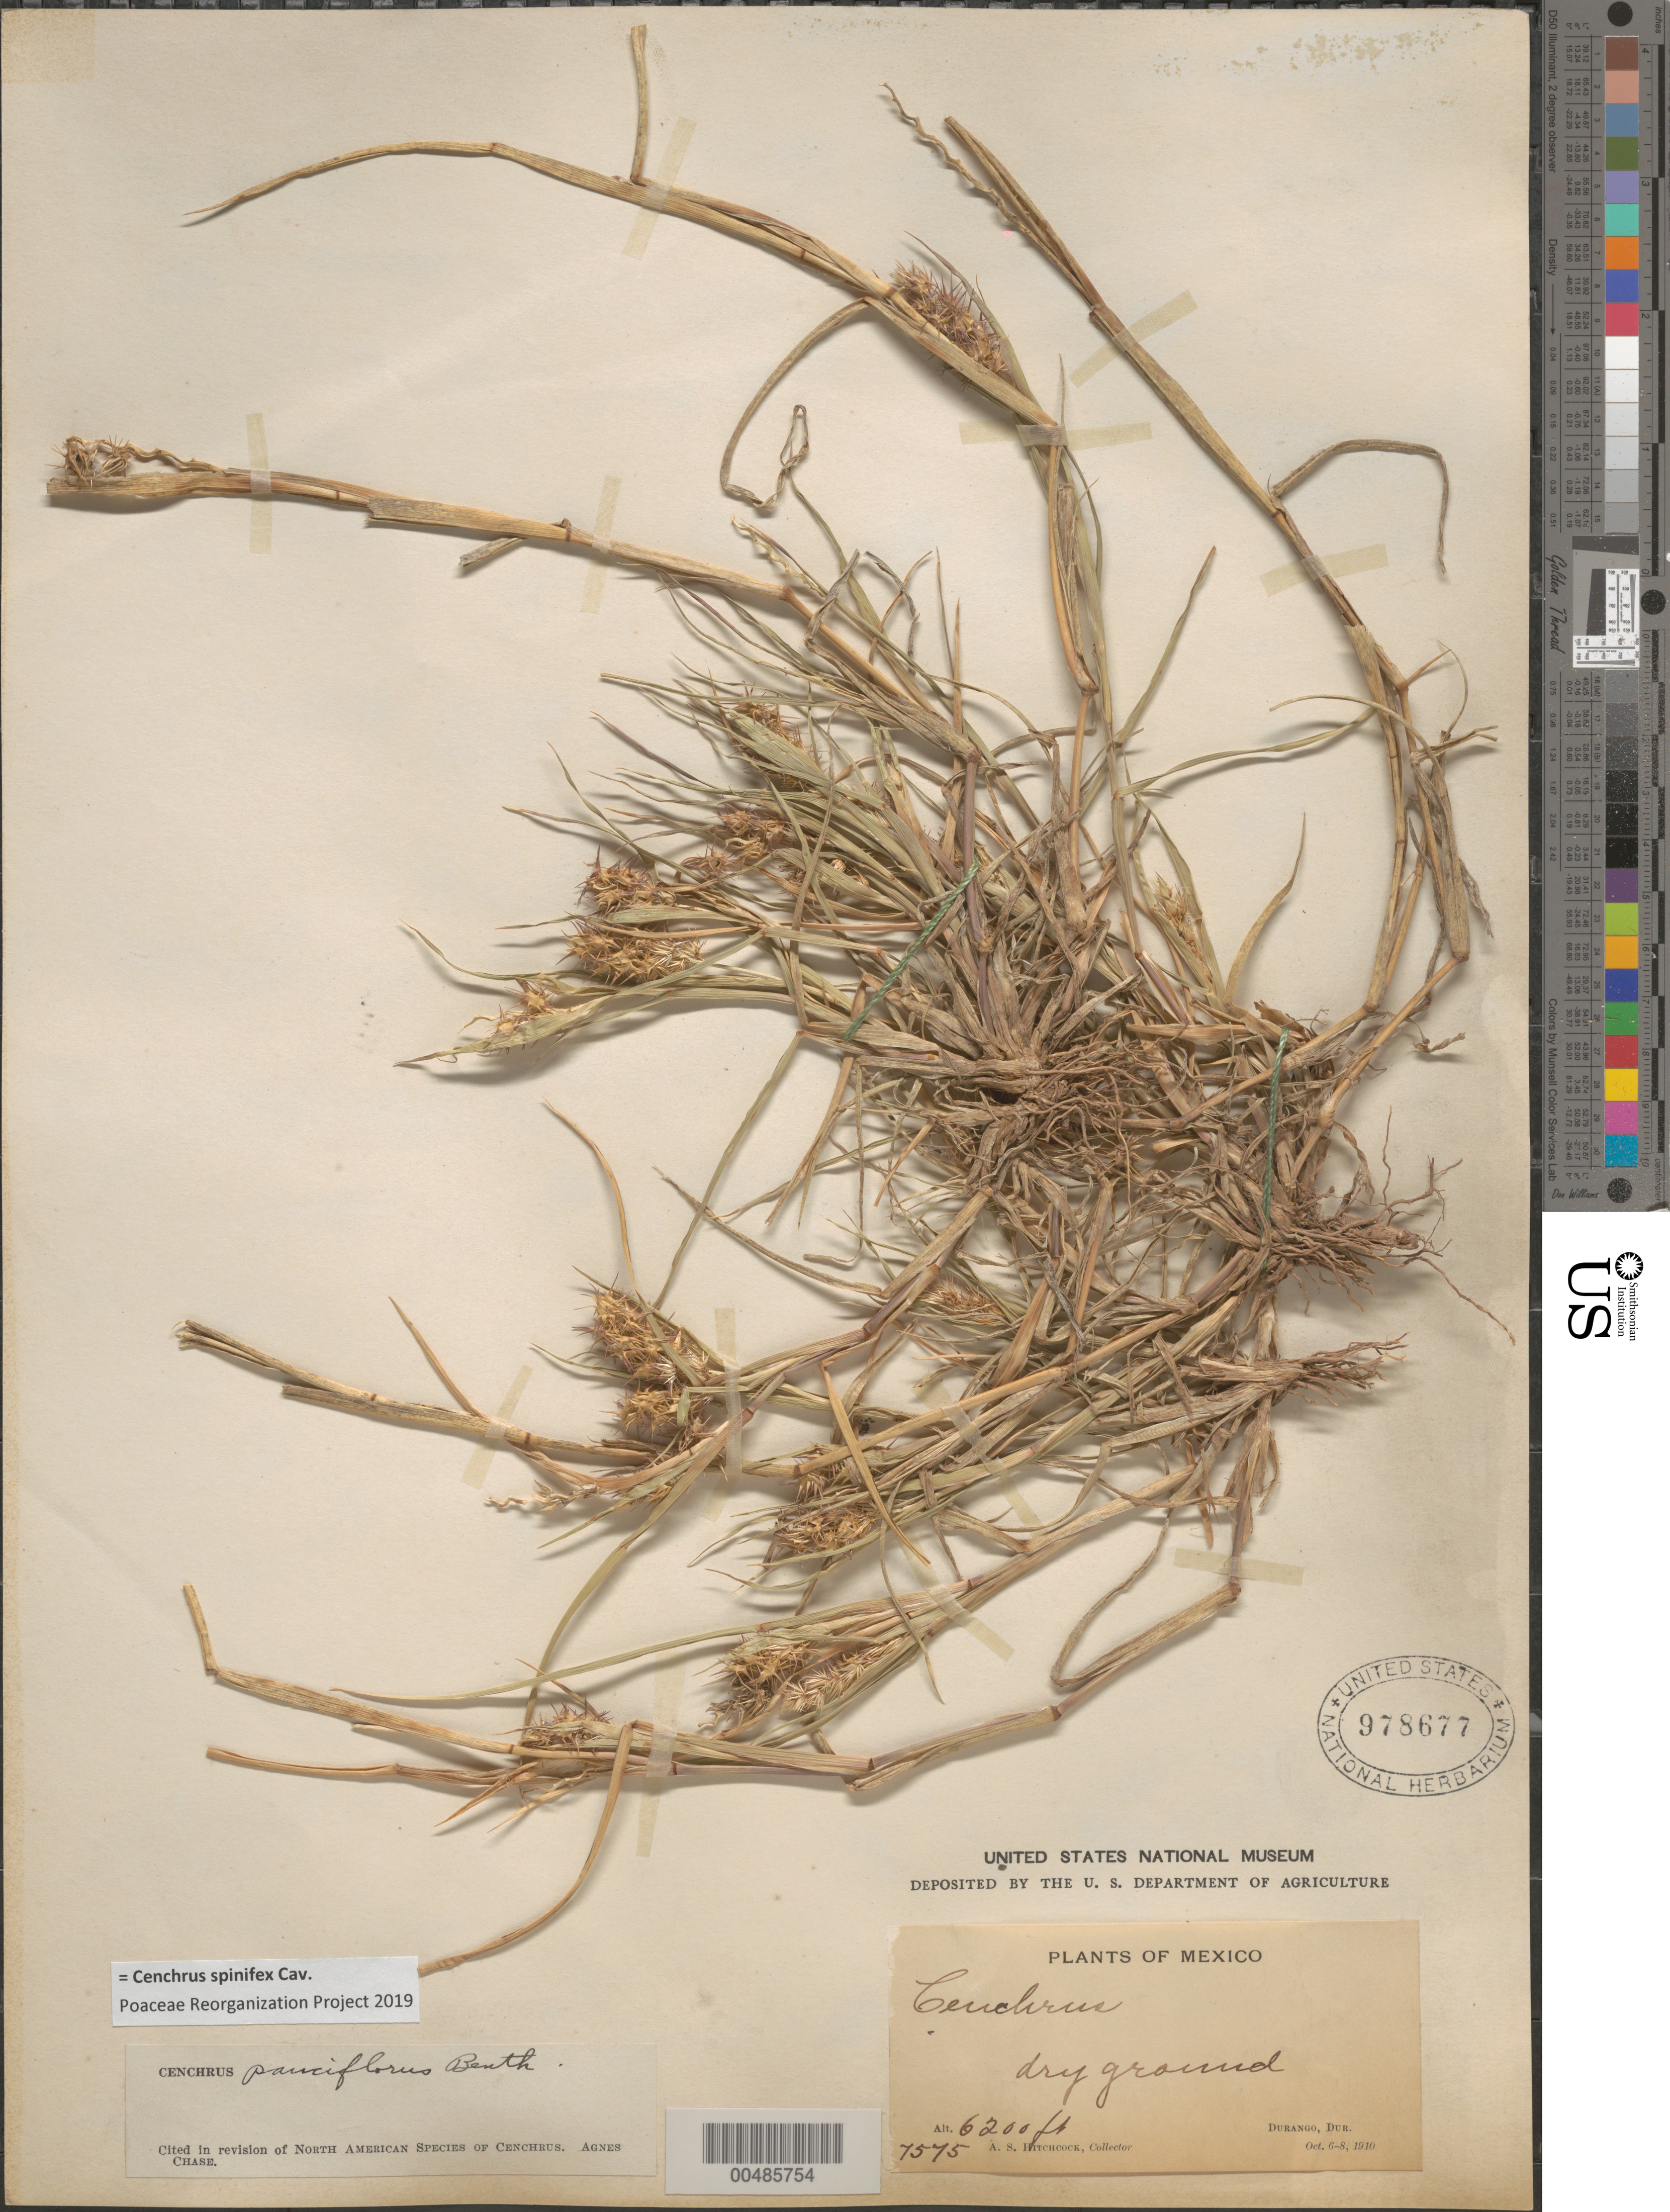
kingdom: Plantae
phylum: Tracheophyta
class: Liliopsida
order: Poales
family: Poaceae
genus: Cenchrus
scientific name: Cenchrus spinifex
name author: Cav.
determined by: Poaceae Reorganization Project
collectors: A. S. Hitchcock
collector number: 7575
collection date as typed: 6 Oct 1910 to 8 Oct 1910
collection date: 1910-10-06/1910-10-08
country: Mexico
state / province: Durango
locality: Durango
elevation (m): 1890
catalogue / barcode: US 978677